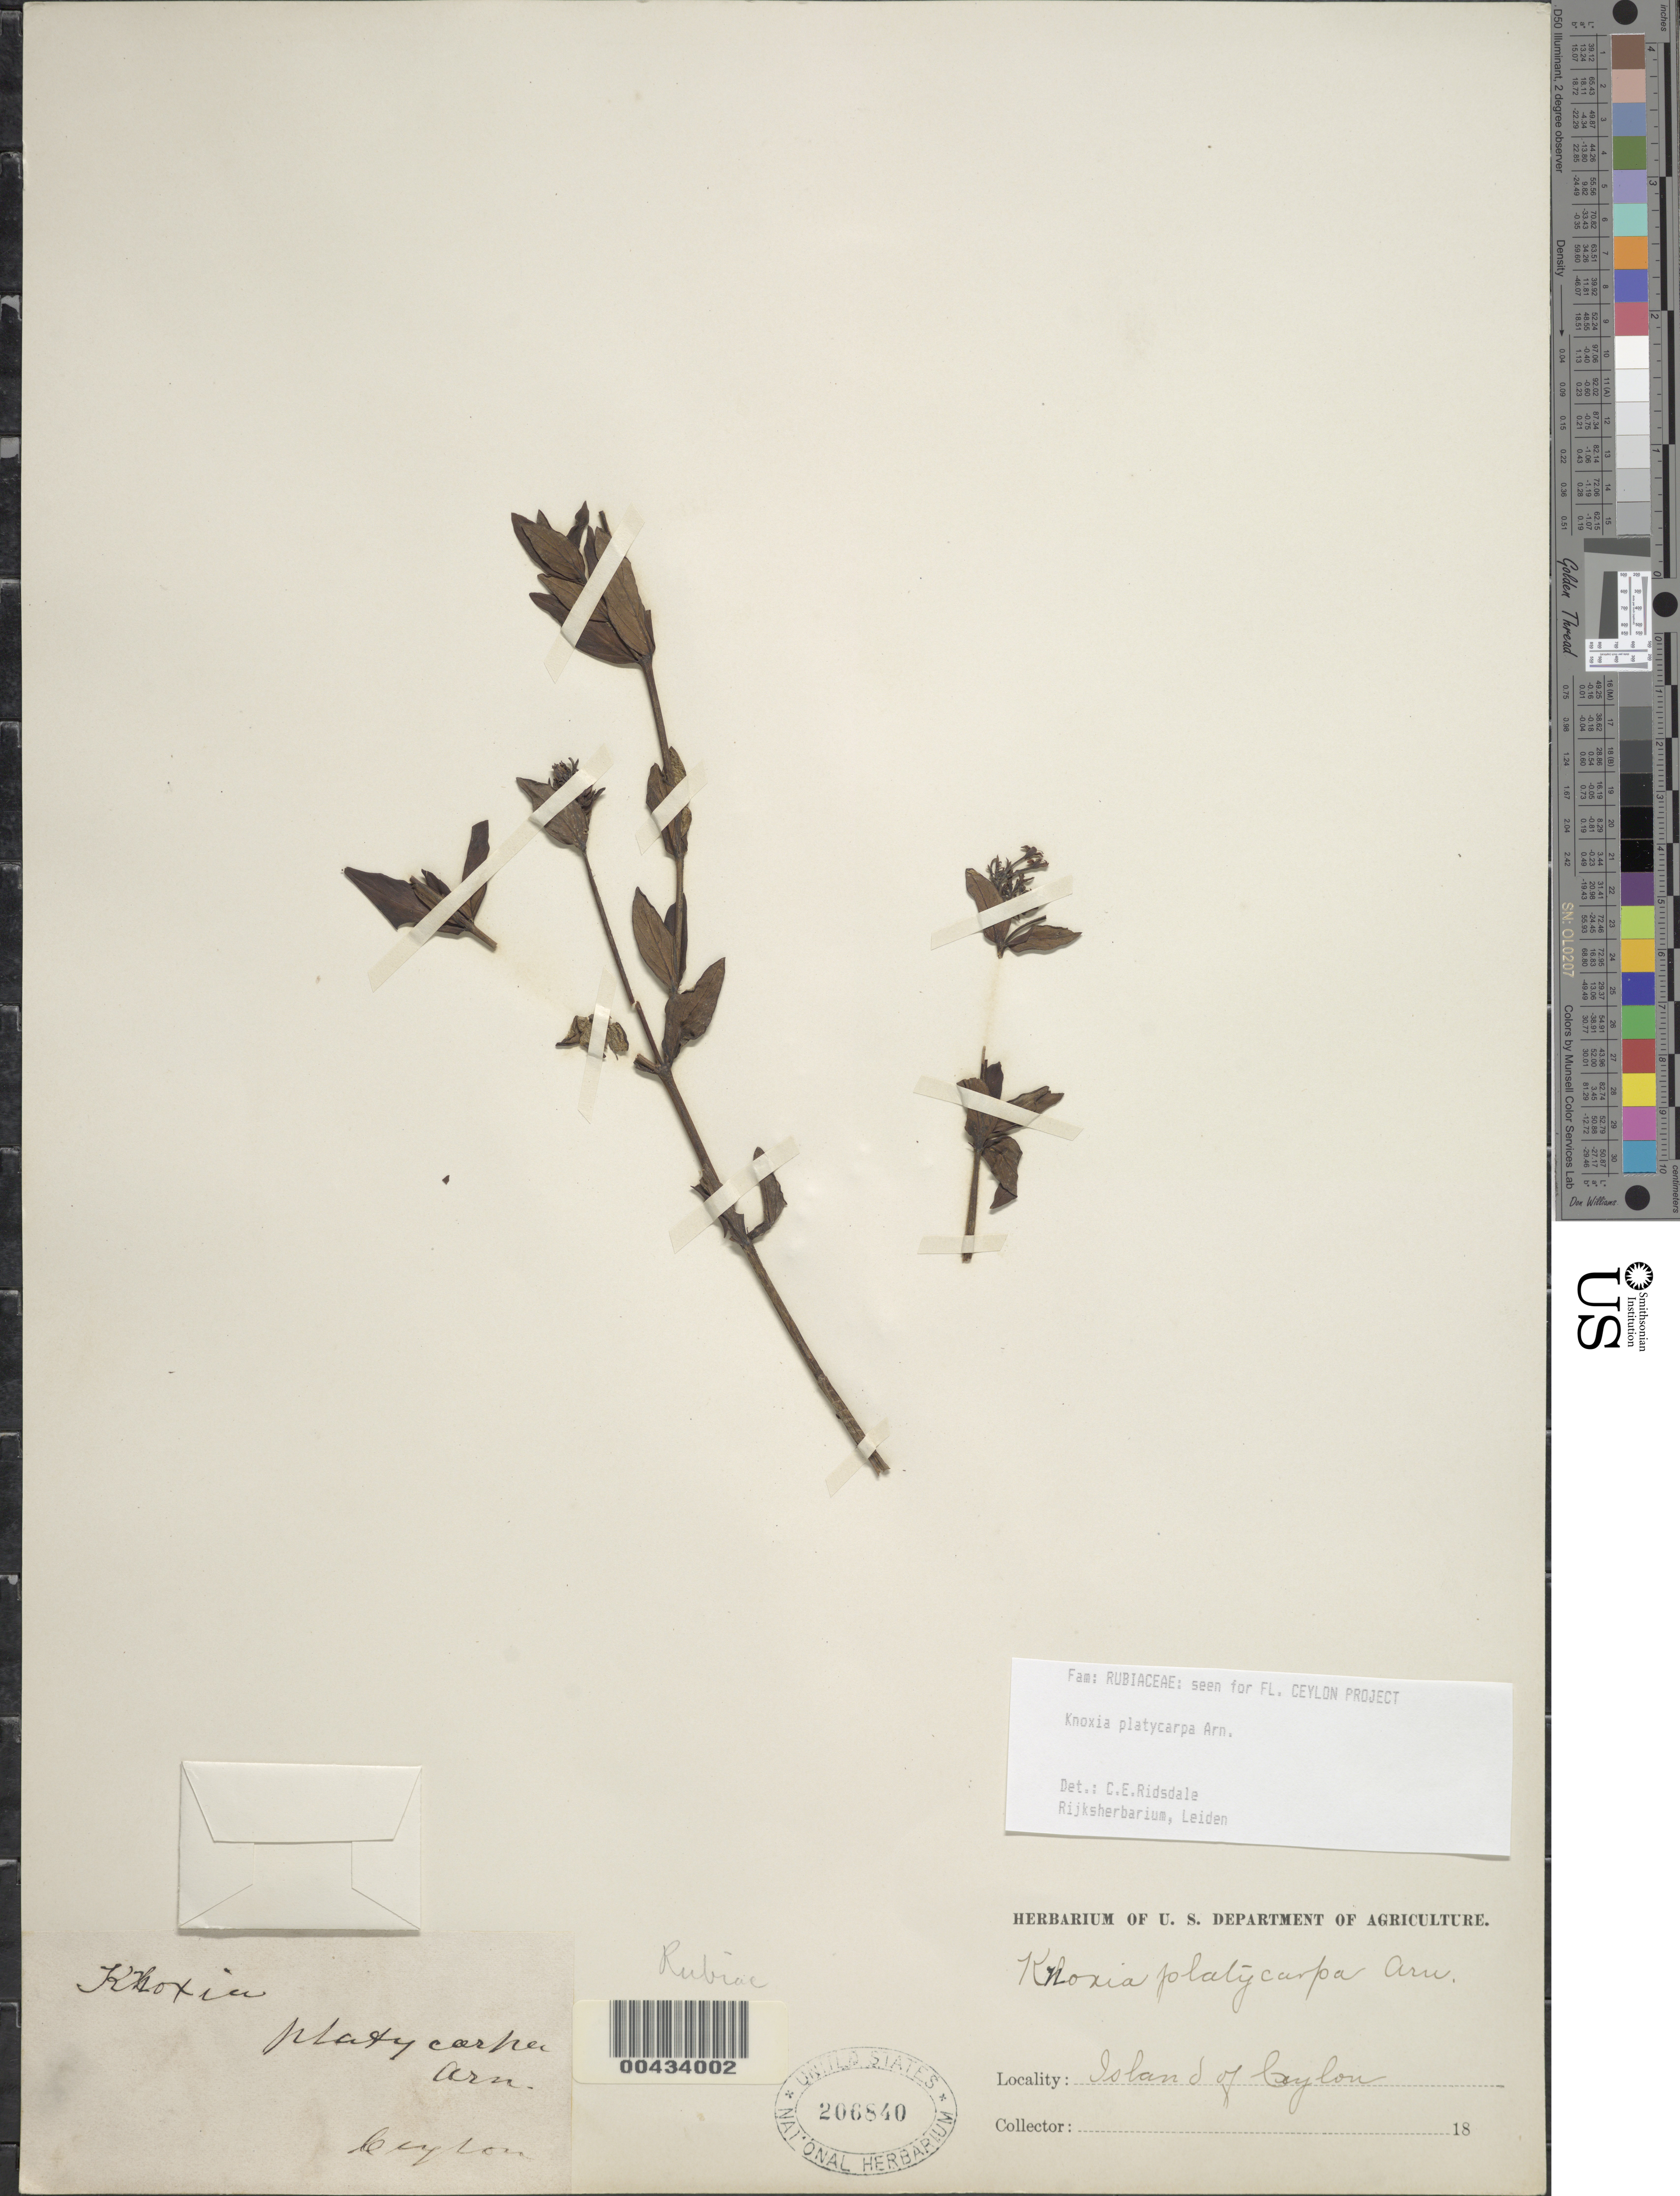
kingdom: Plantae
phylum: Tracheophyta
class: Magnoliopsida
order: Gentianales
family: Rubiaceae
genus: Knoxia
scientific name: Knoxia platycarpa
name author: Arn.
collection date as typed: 18--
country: Sri Lanka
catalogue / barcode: US 206840